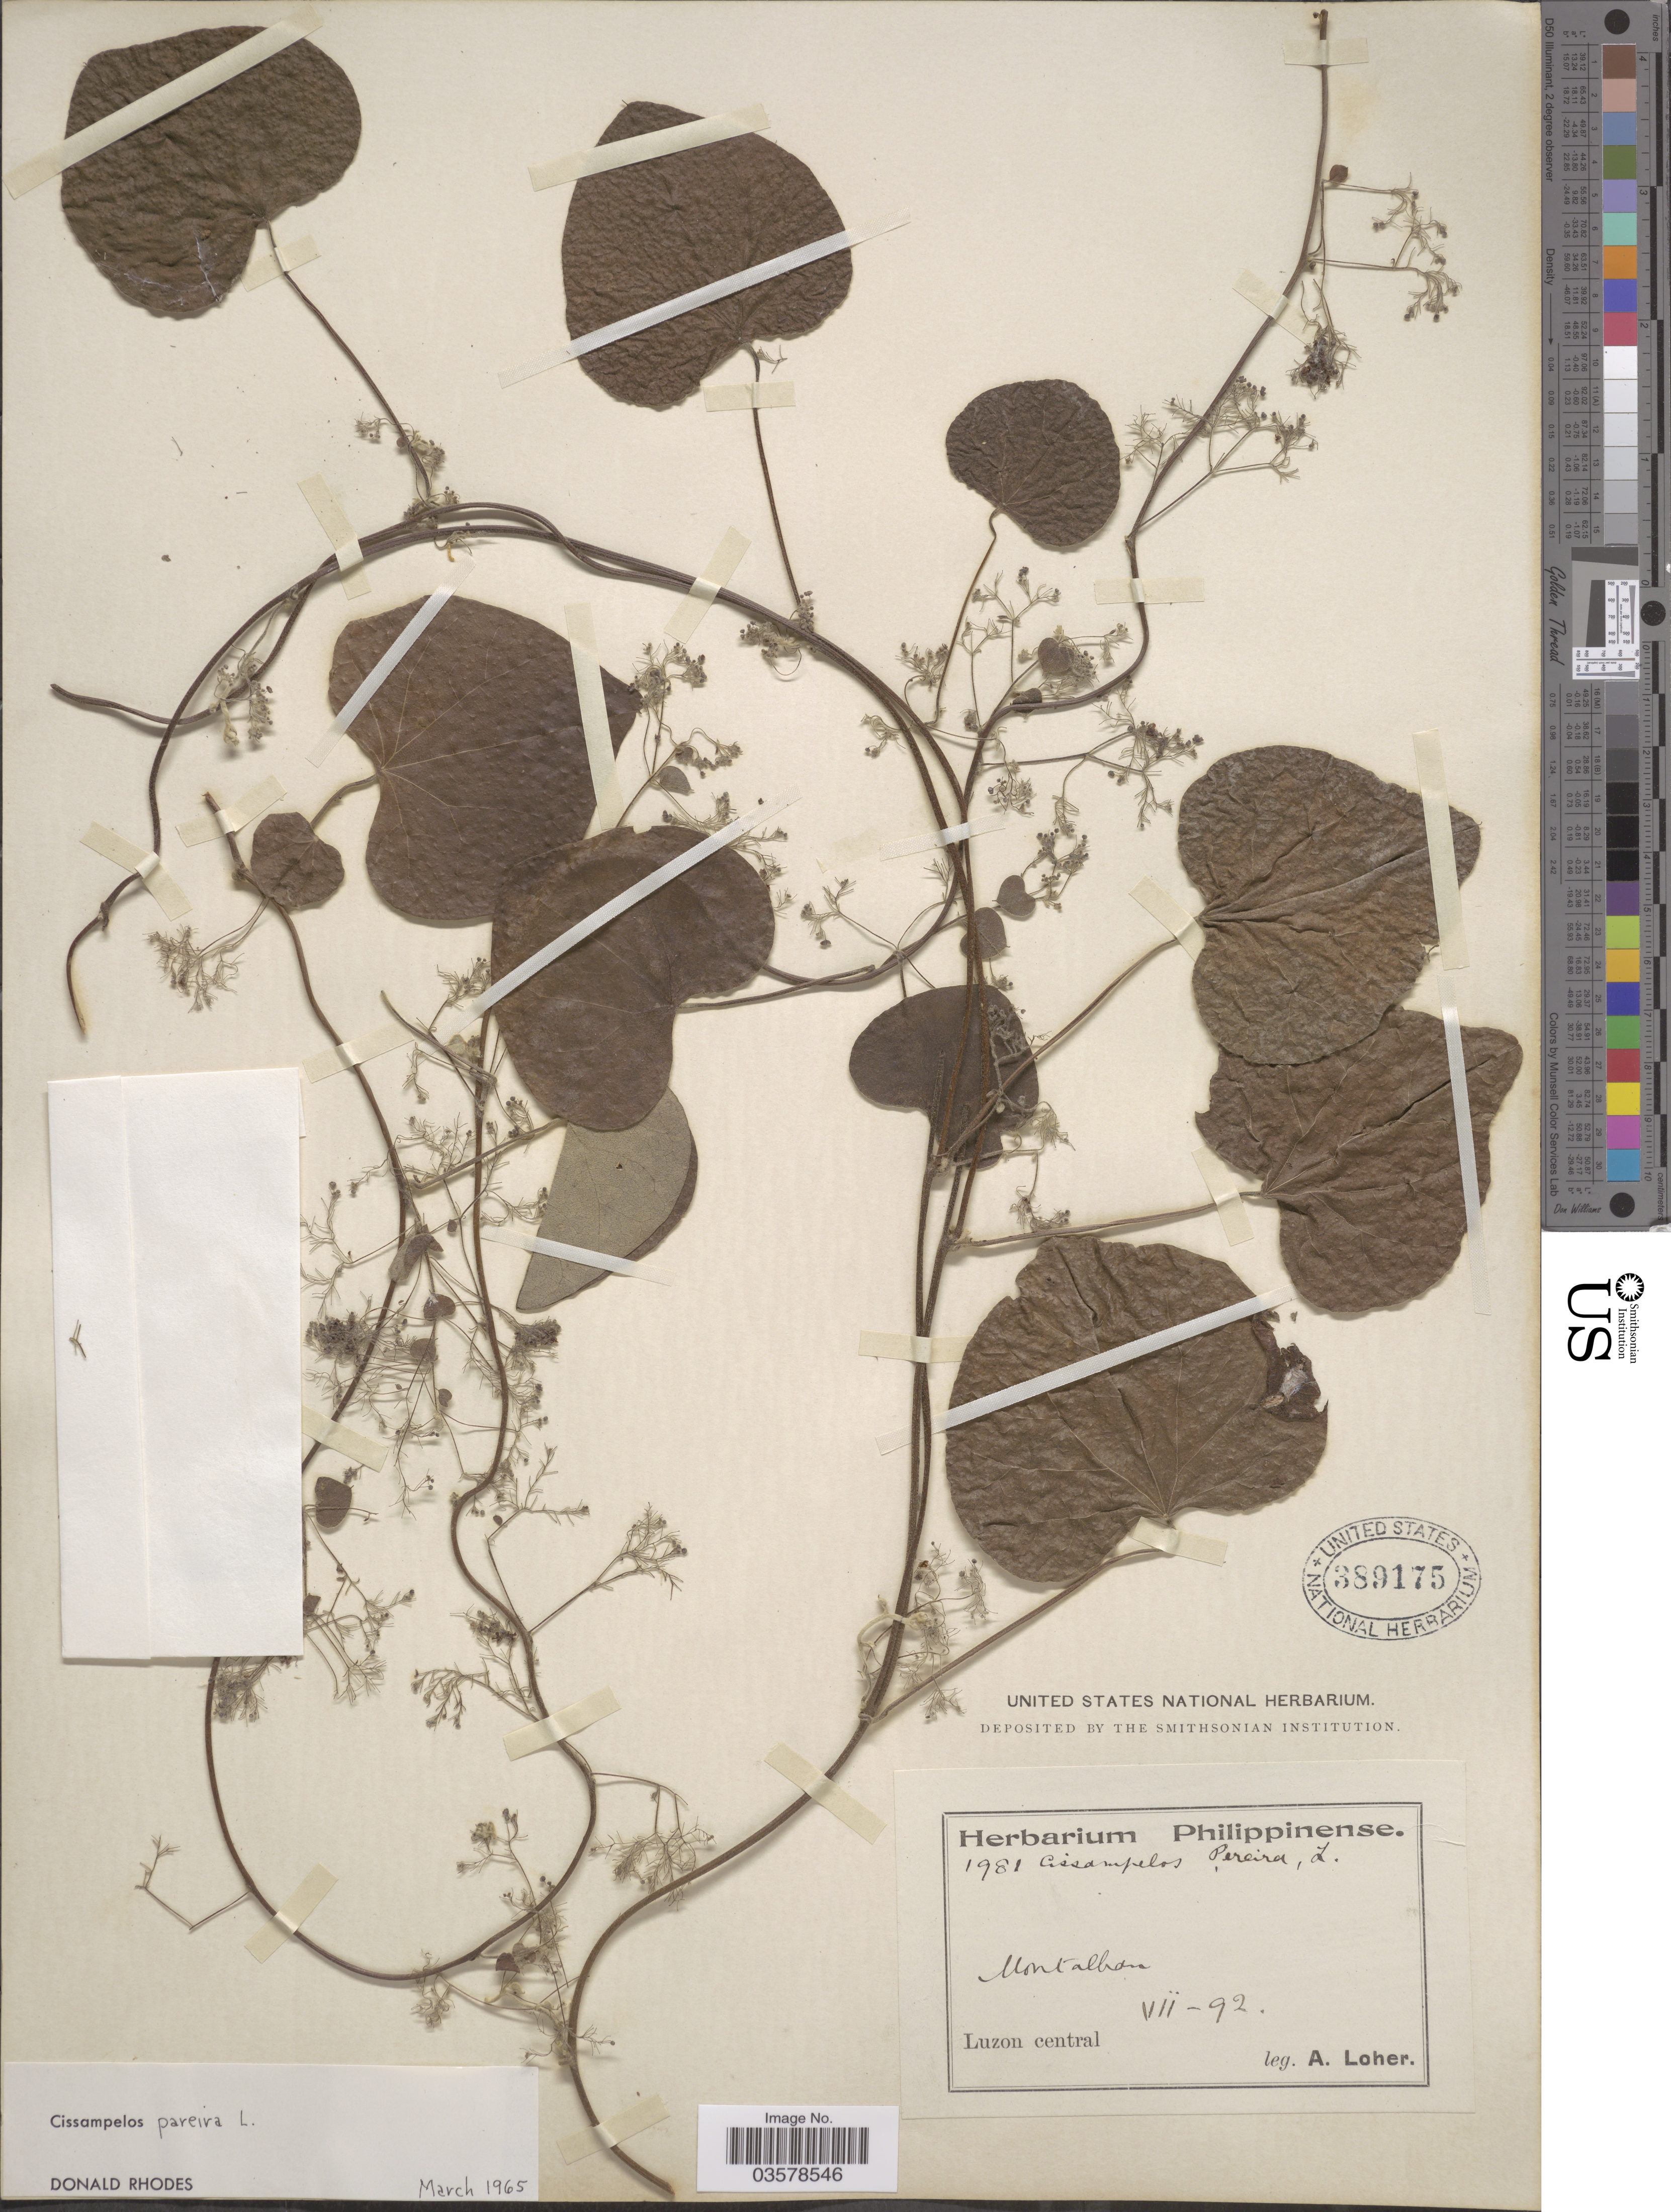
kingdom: Plantae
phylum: Tracheophyta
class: Magnoliopsida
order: Ranunculales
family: Menispermaceae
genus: Cissampelos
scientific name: Cissampelos pareira var. hirsuta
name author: (Buch.-Ham. ex DC.) Forman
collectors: A. Loher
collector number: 1981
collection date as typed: Transcribed d/m/y: /7/92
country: Philippines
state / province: Central Luzon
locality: Montalban.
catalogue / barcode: US 389175